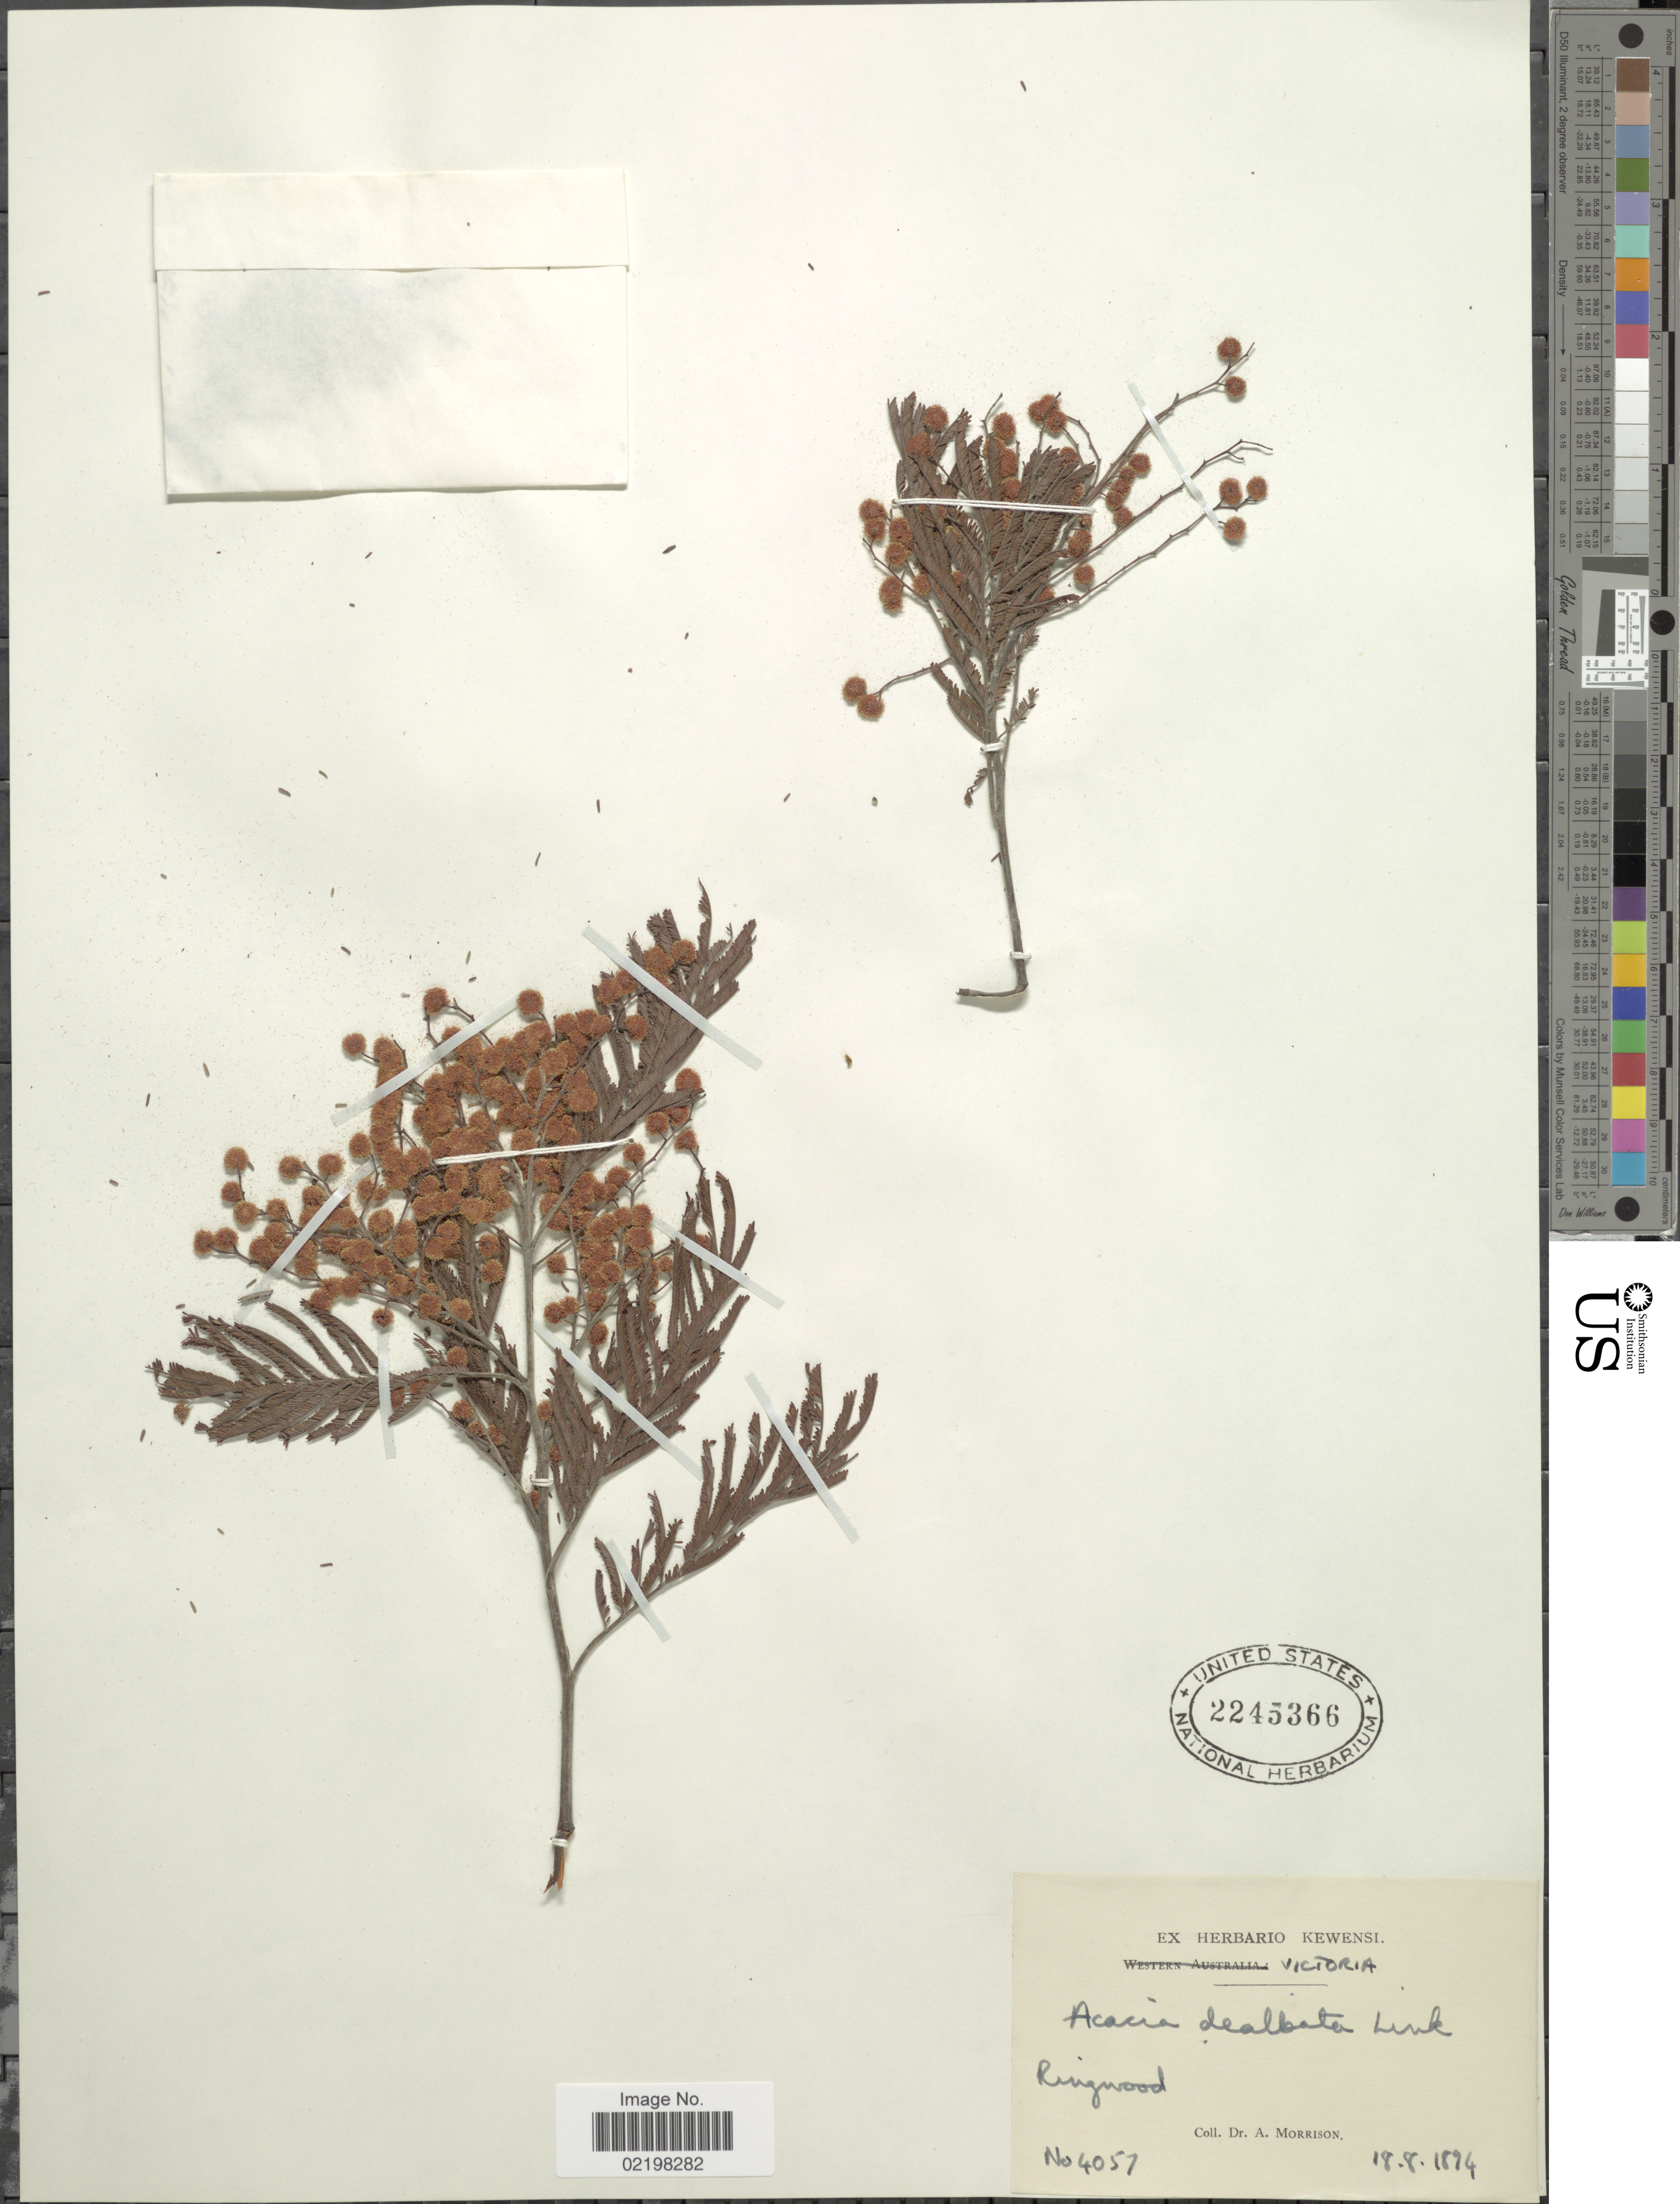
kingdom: Plantae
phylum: Tracheophyta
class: Magnoliopsida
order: Fabales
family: Fabaceae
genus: Acacia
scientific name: Acacia decurrens var. dealbata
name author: (Link) Maiden ex F. Muell.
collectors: A. Morrison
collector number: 4057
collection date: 1894-08-18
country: Australia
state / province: Victoria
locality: Ringwood.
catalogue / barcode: US 2245366